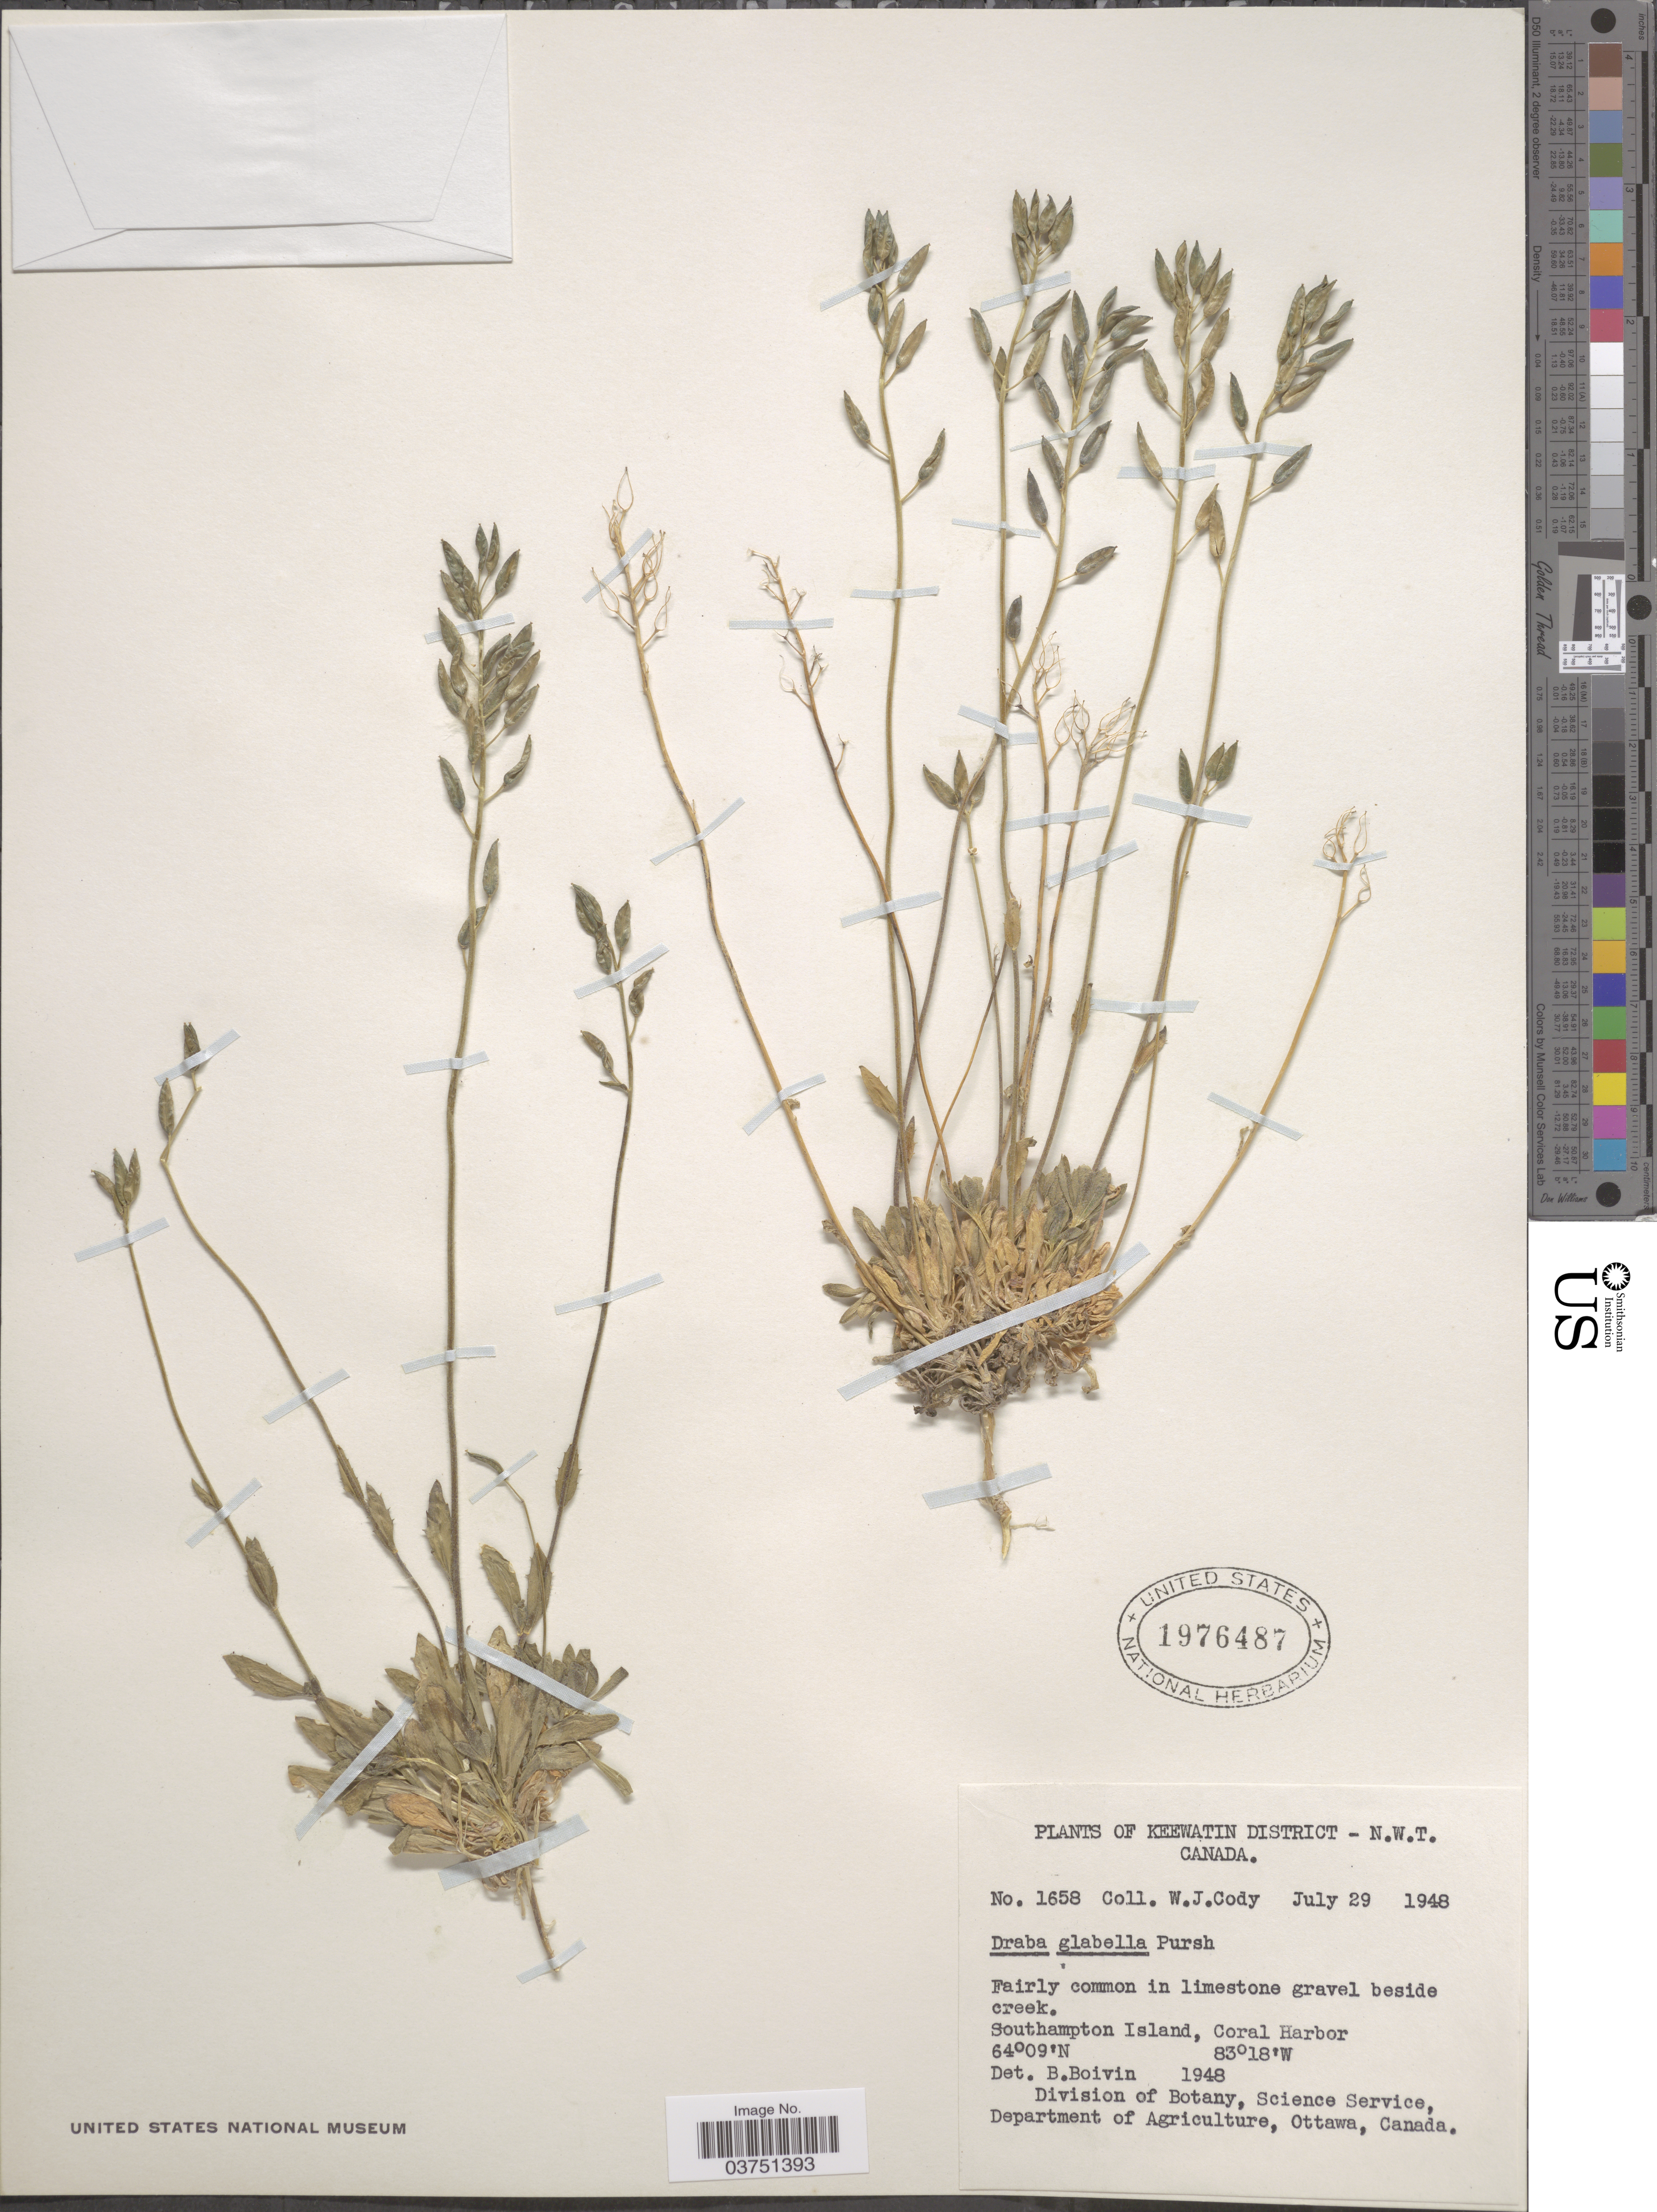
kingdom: Plantae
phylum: Tracheophyta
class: Magnoliopsida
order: Brassicales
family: Brassicaceae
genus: Draba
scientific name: Draba glabella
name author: Pursh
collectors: W. Cody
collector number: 1658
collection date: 1948-07-29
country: Canada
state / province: Northwest Territories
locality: Keewatin District, N.W.T.; Southampton Island, Coral Harbor.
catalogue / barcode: US 1976487